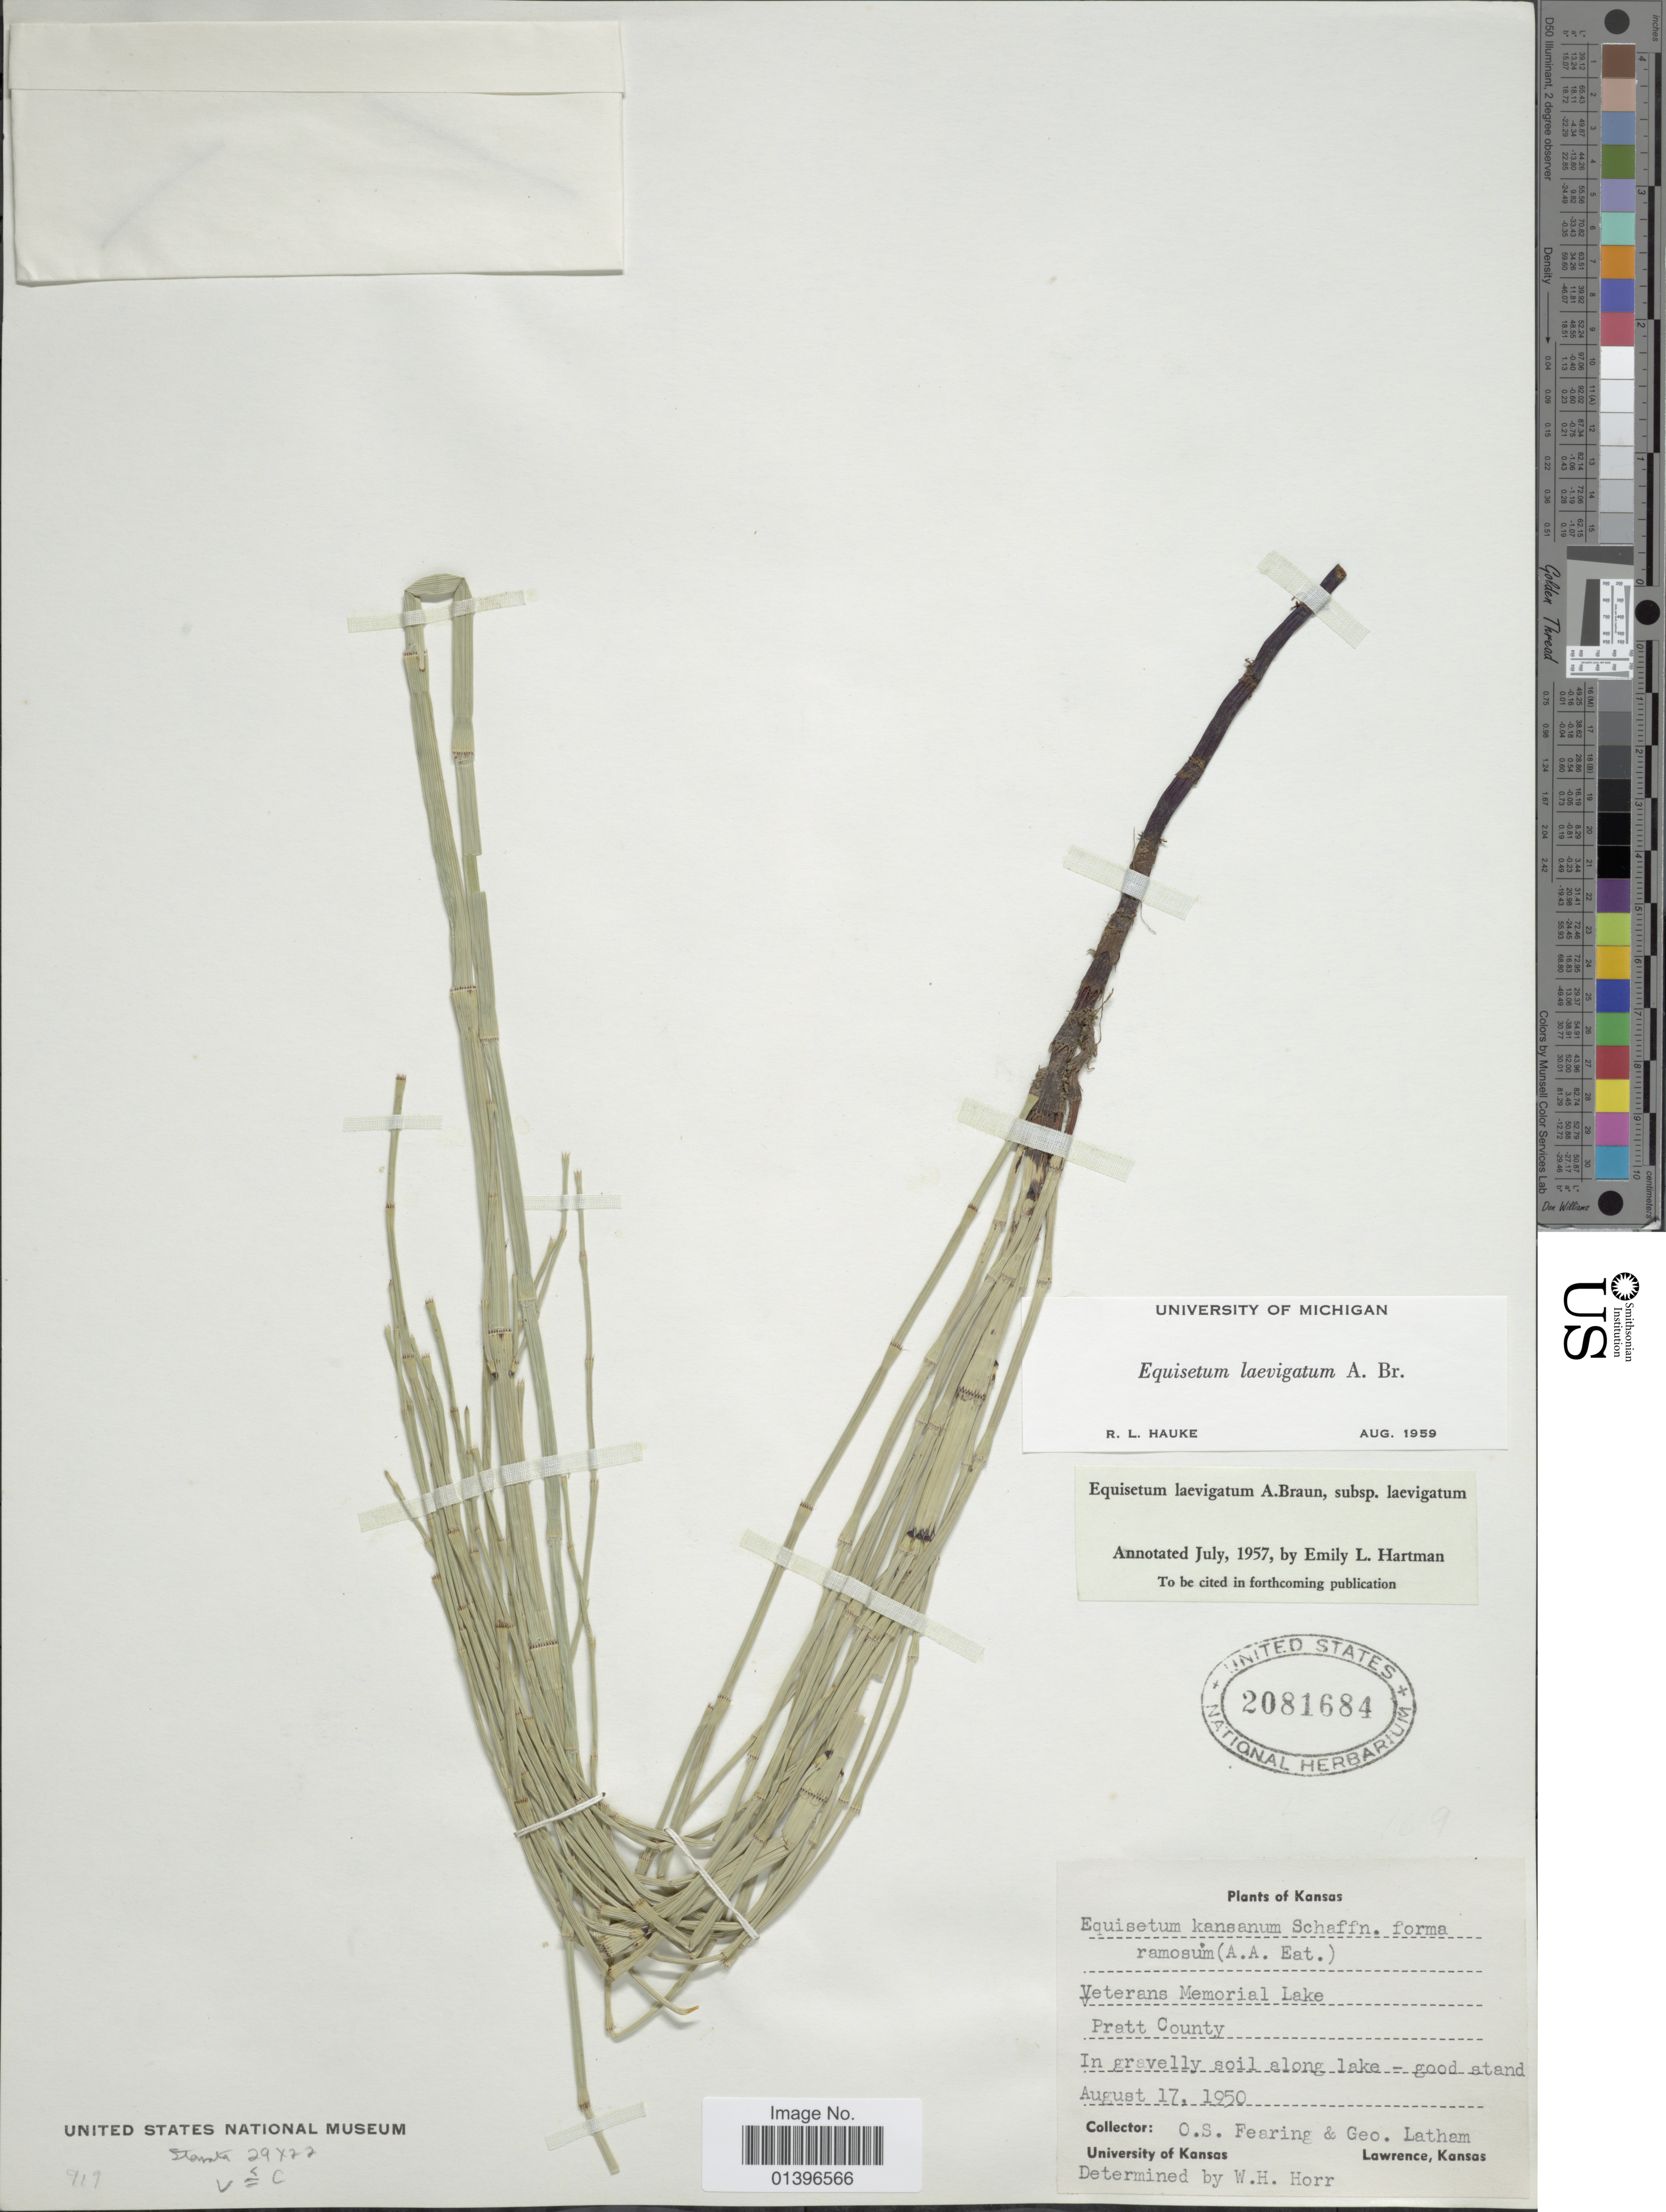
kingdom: Plantae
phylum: Tracheophyta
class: Polypodiopsida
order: Equisetales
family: Equisetaceae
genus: Equisetum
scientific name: Equisetum laevigatum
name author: A. Braun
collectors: O. S. Fearing & G. Latham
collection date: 1950-08-17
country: United States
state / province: Kansas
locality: Veterans Memorial Lake, Pratt County, Lawrence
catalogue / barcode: US 2081684